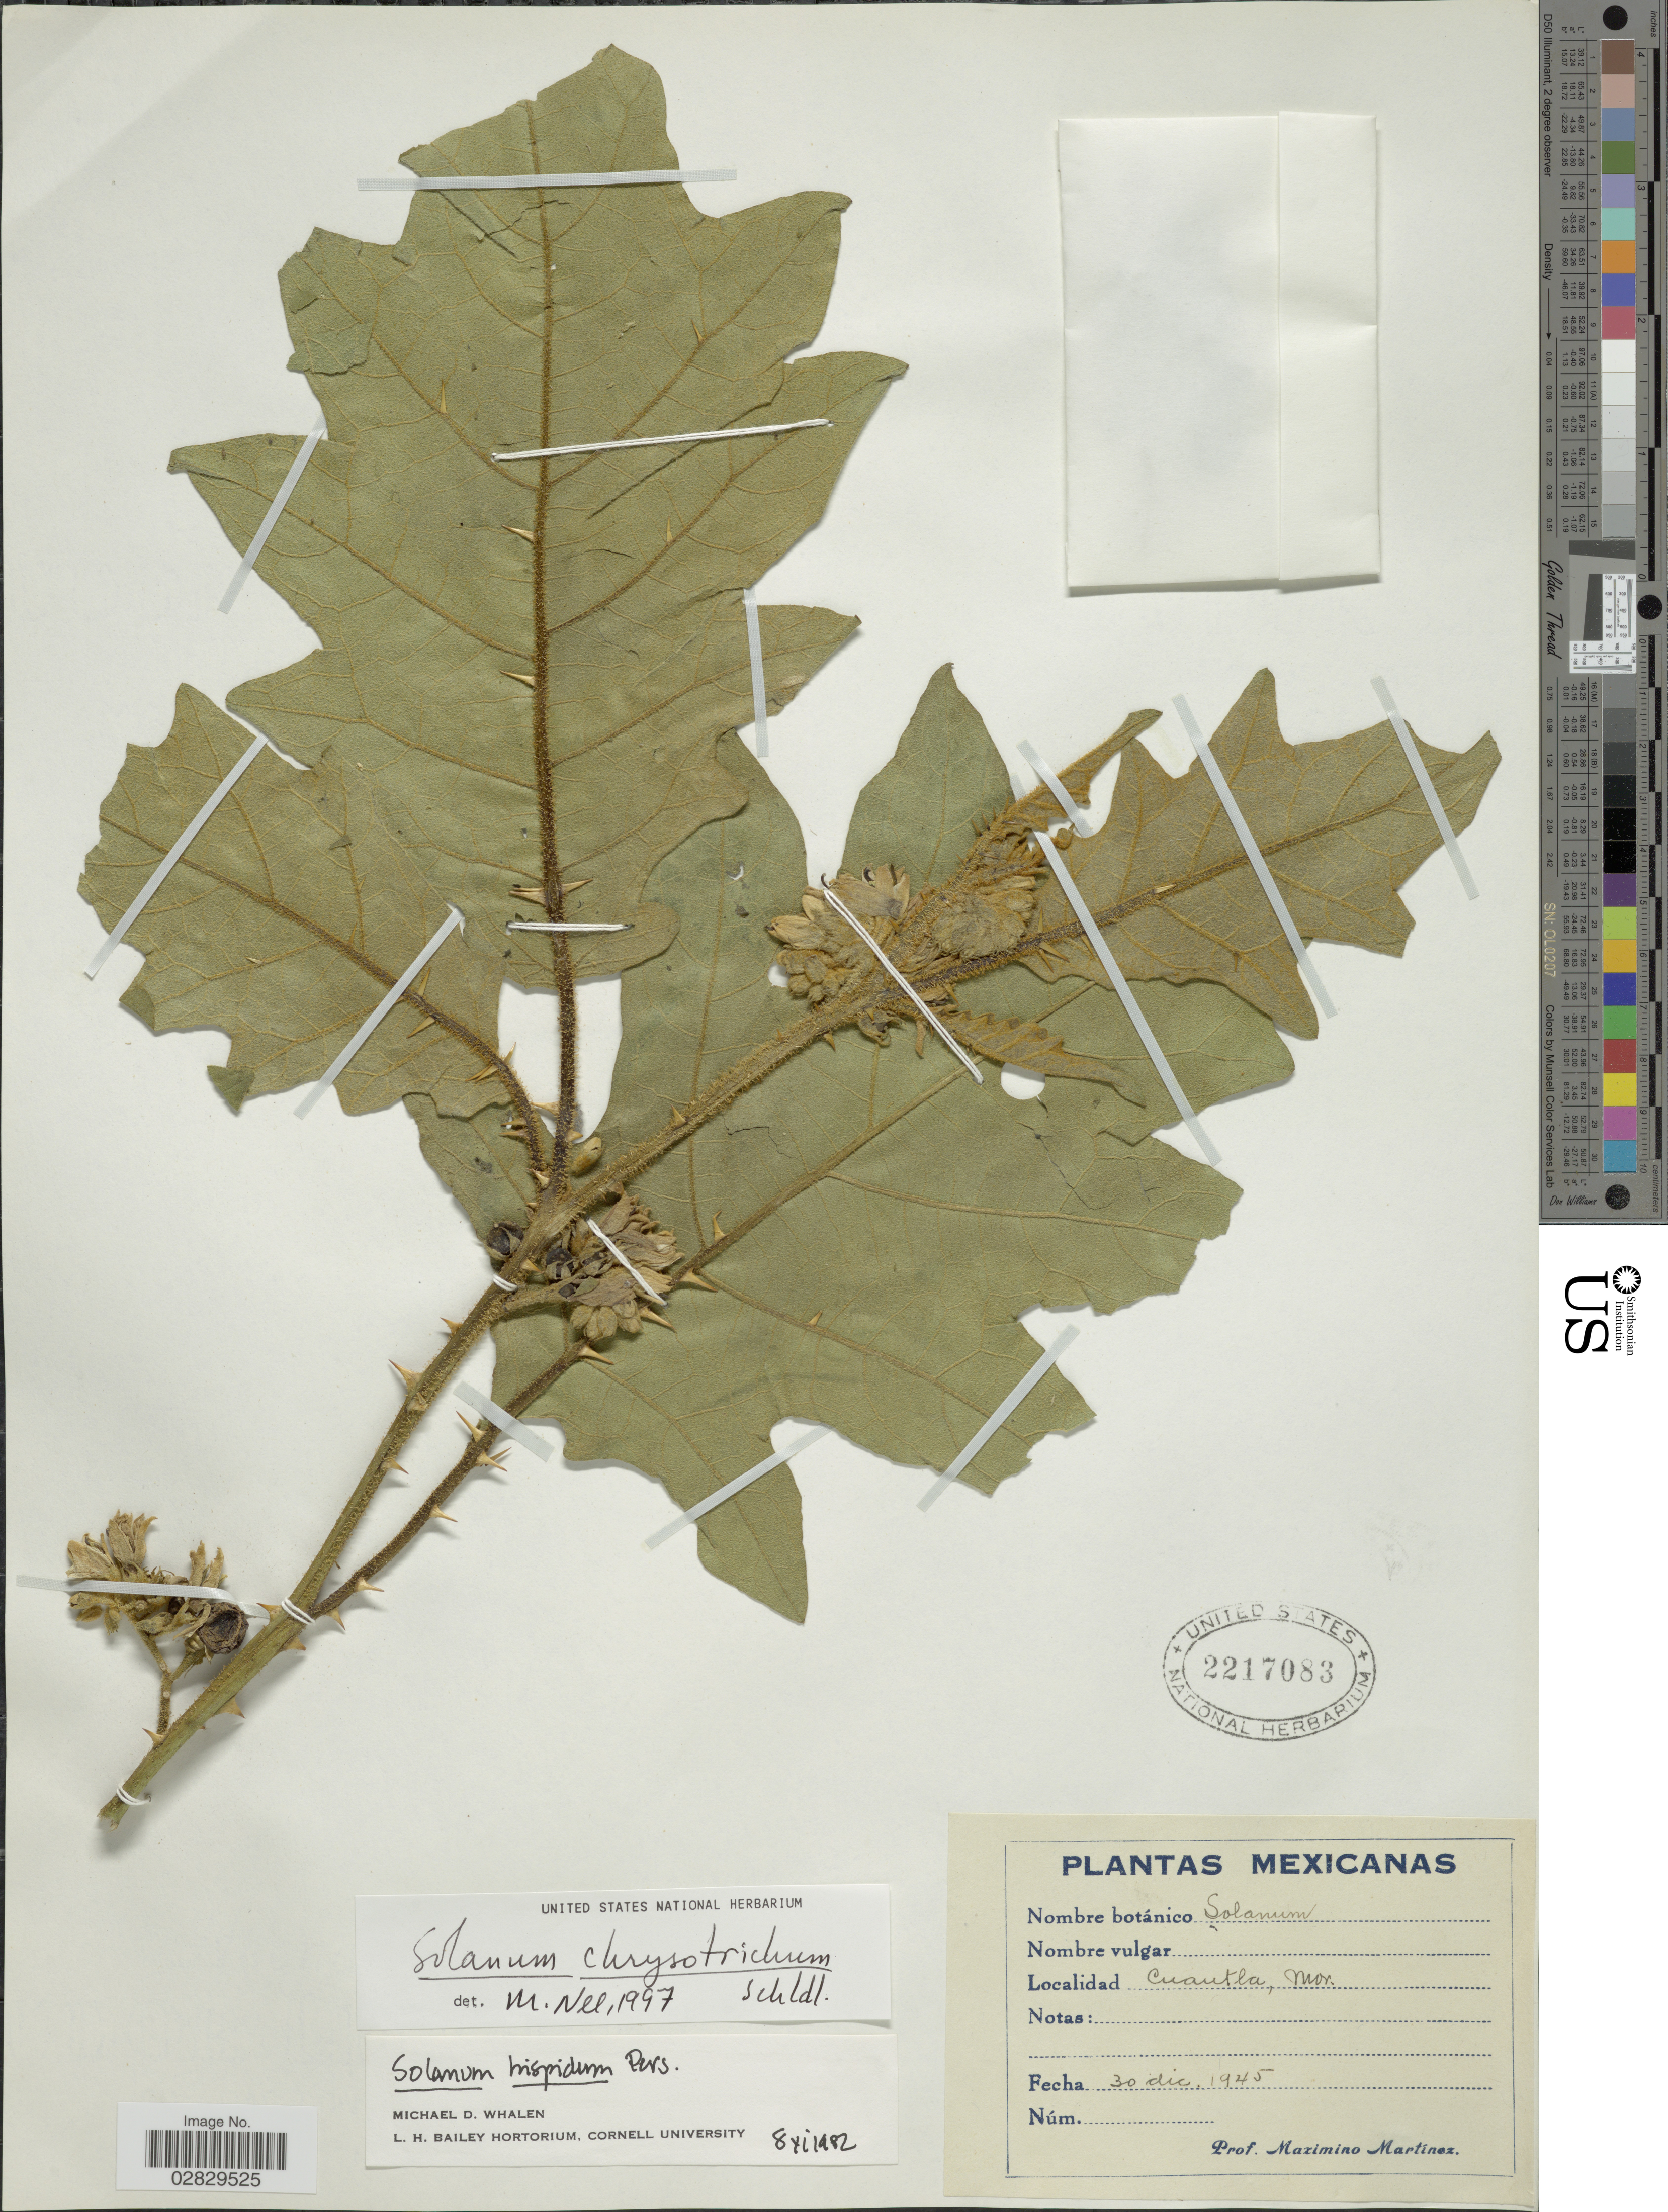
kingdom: Plantae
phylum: Tracheophyta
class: Magnoliopsida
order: Solanales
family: Solanaceae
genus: Solanum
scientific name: Solanum chrysotrichum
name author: Schltdl.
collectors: M. Martinez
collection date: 1945-12-30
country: Mexico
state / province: Morelos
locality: Cuautla.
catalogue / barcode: US 2217083